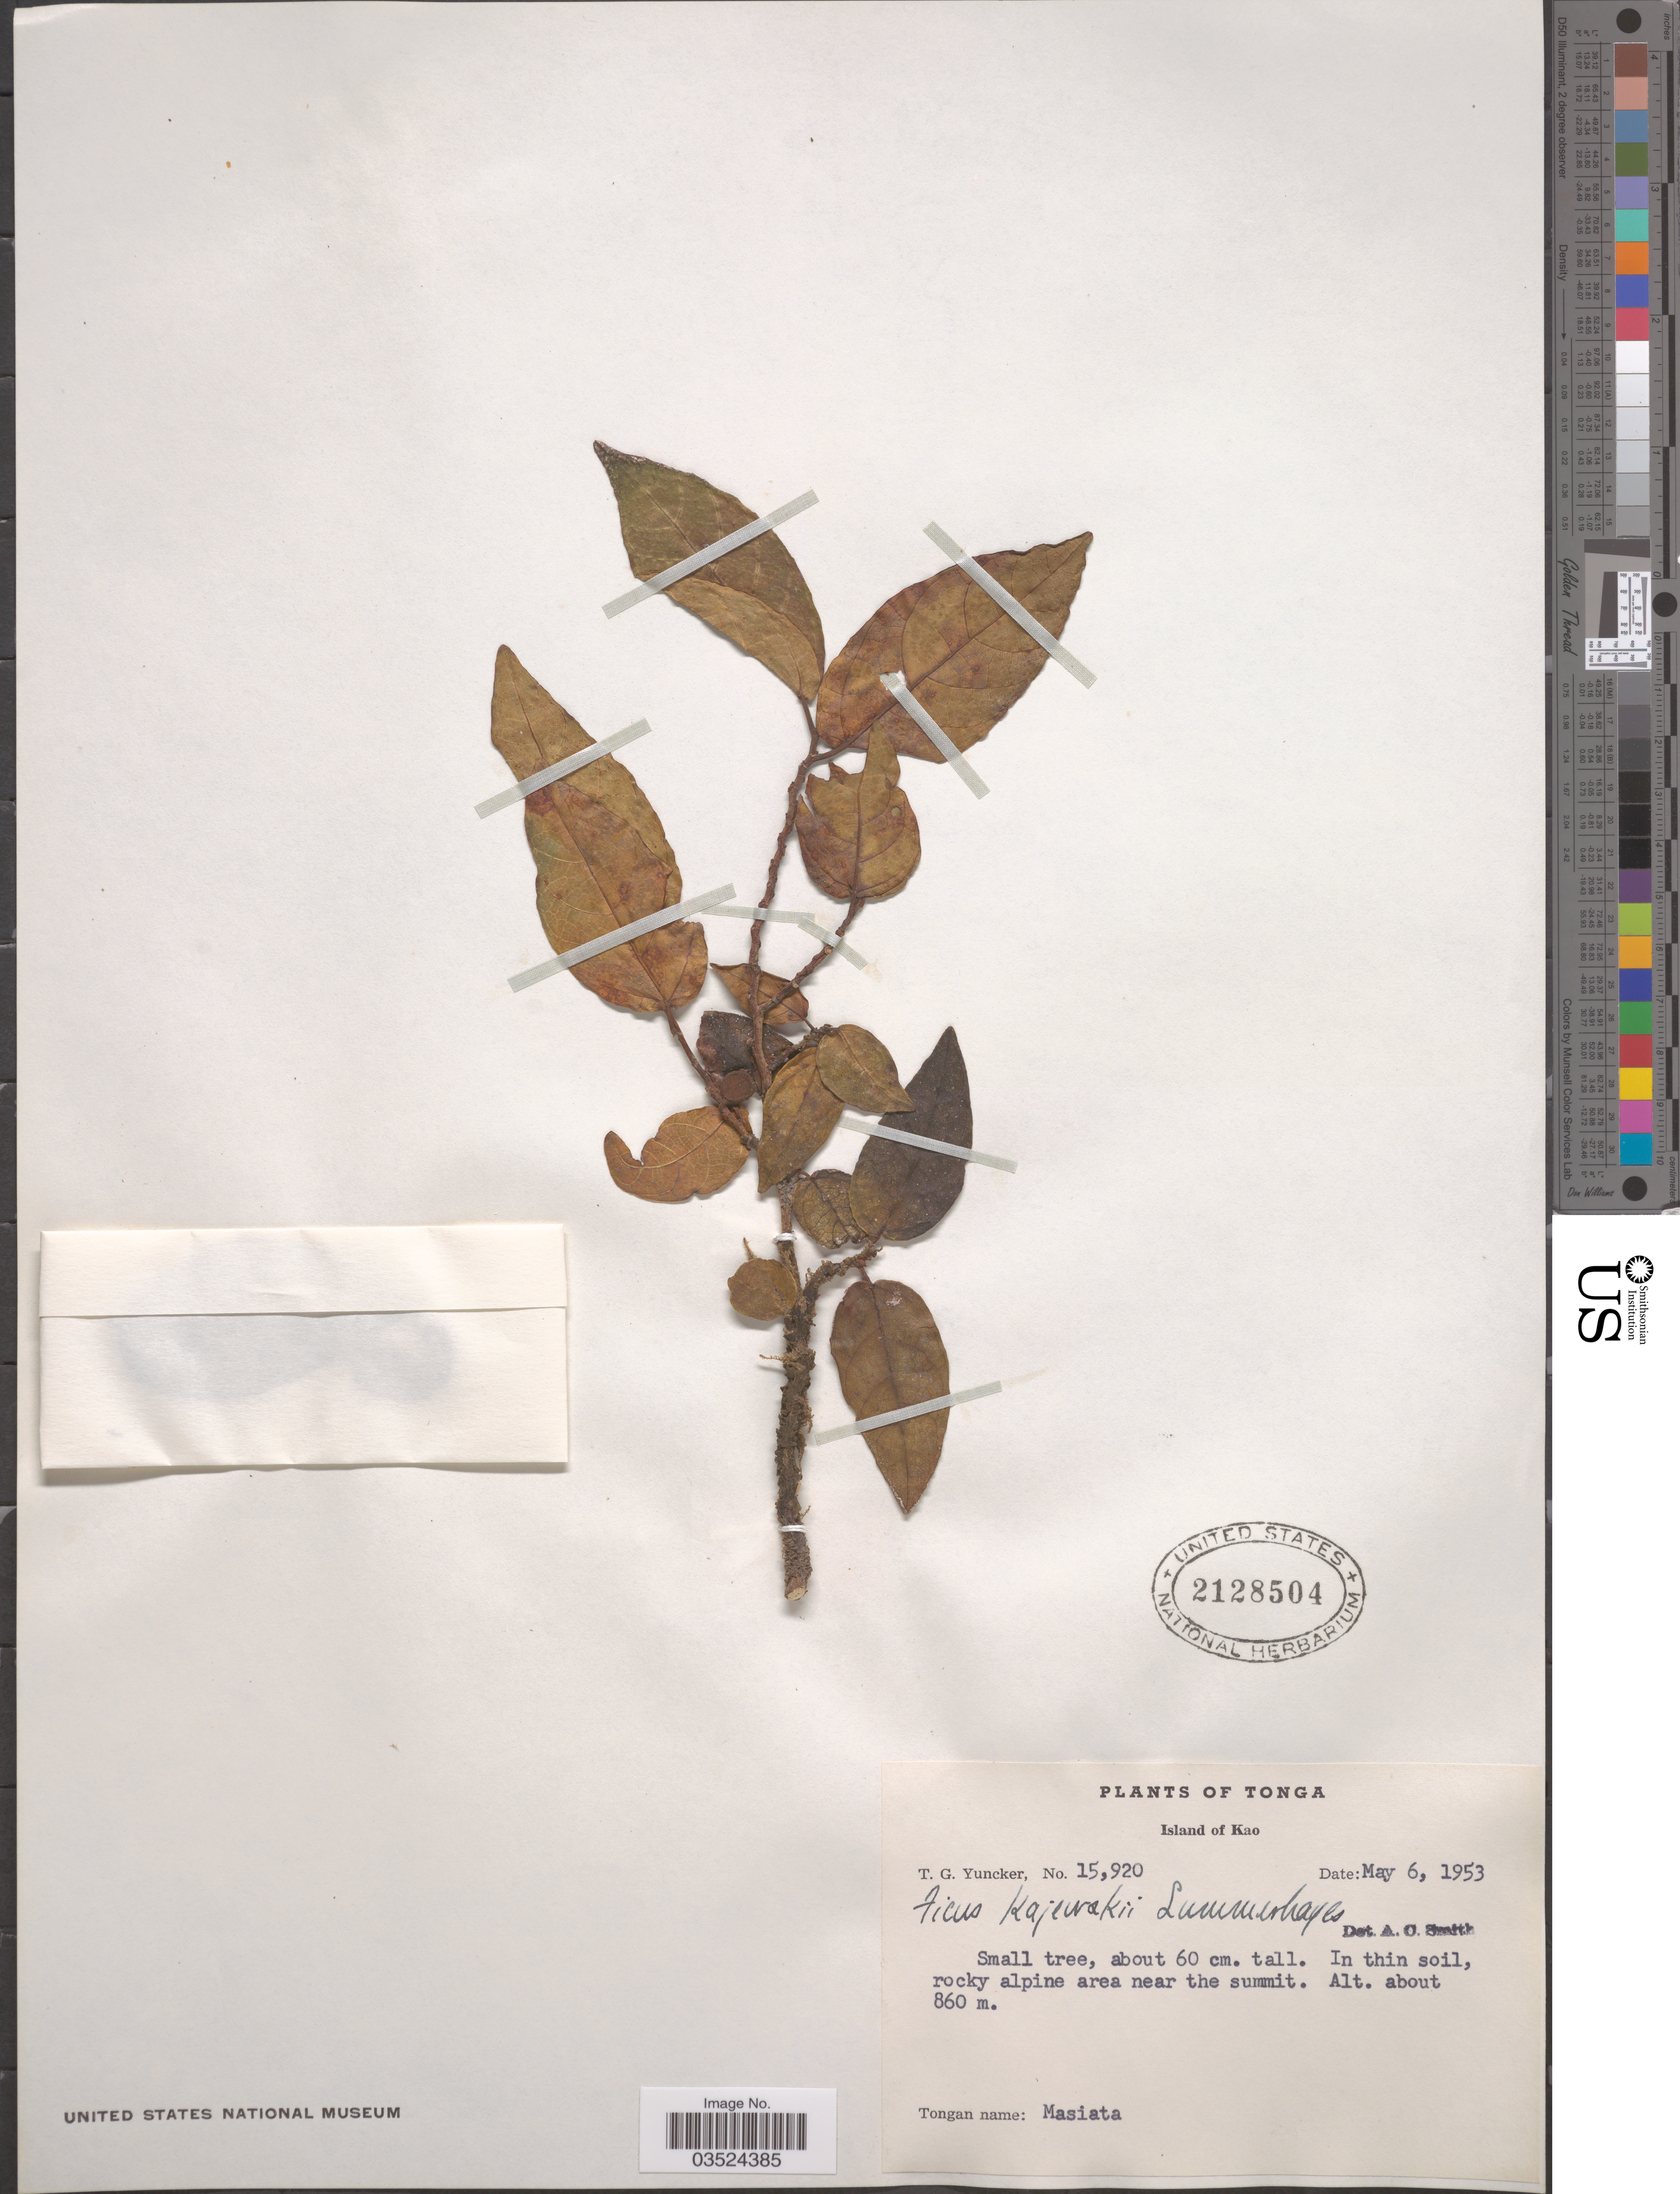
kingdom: Plantae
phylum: Tracheophyta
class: Magnoliopsida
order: Rosales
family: Moraceae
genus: Ficus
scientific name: Ficus storckii var. kajewskii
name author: Seem.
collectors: T. G. Yuncker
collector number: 15920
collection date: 1953-05-06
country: Tonga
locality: Island of Kao. Rocky alpine area near the summit.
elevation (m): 860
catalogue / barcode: US 2128504